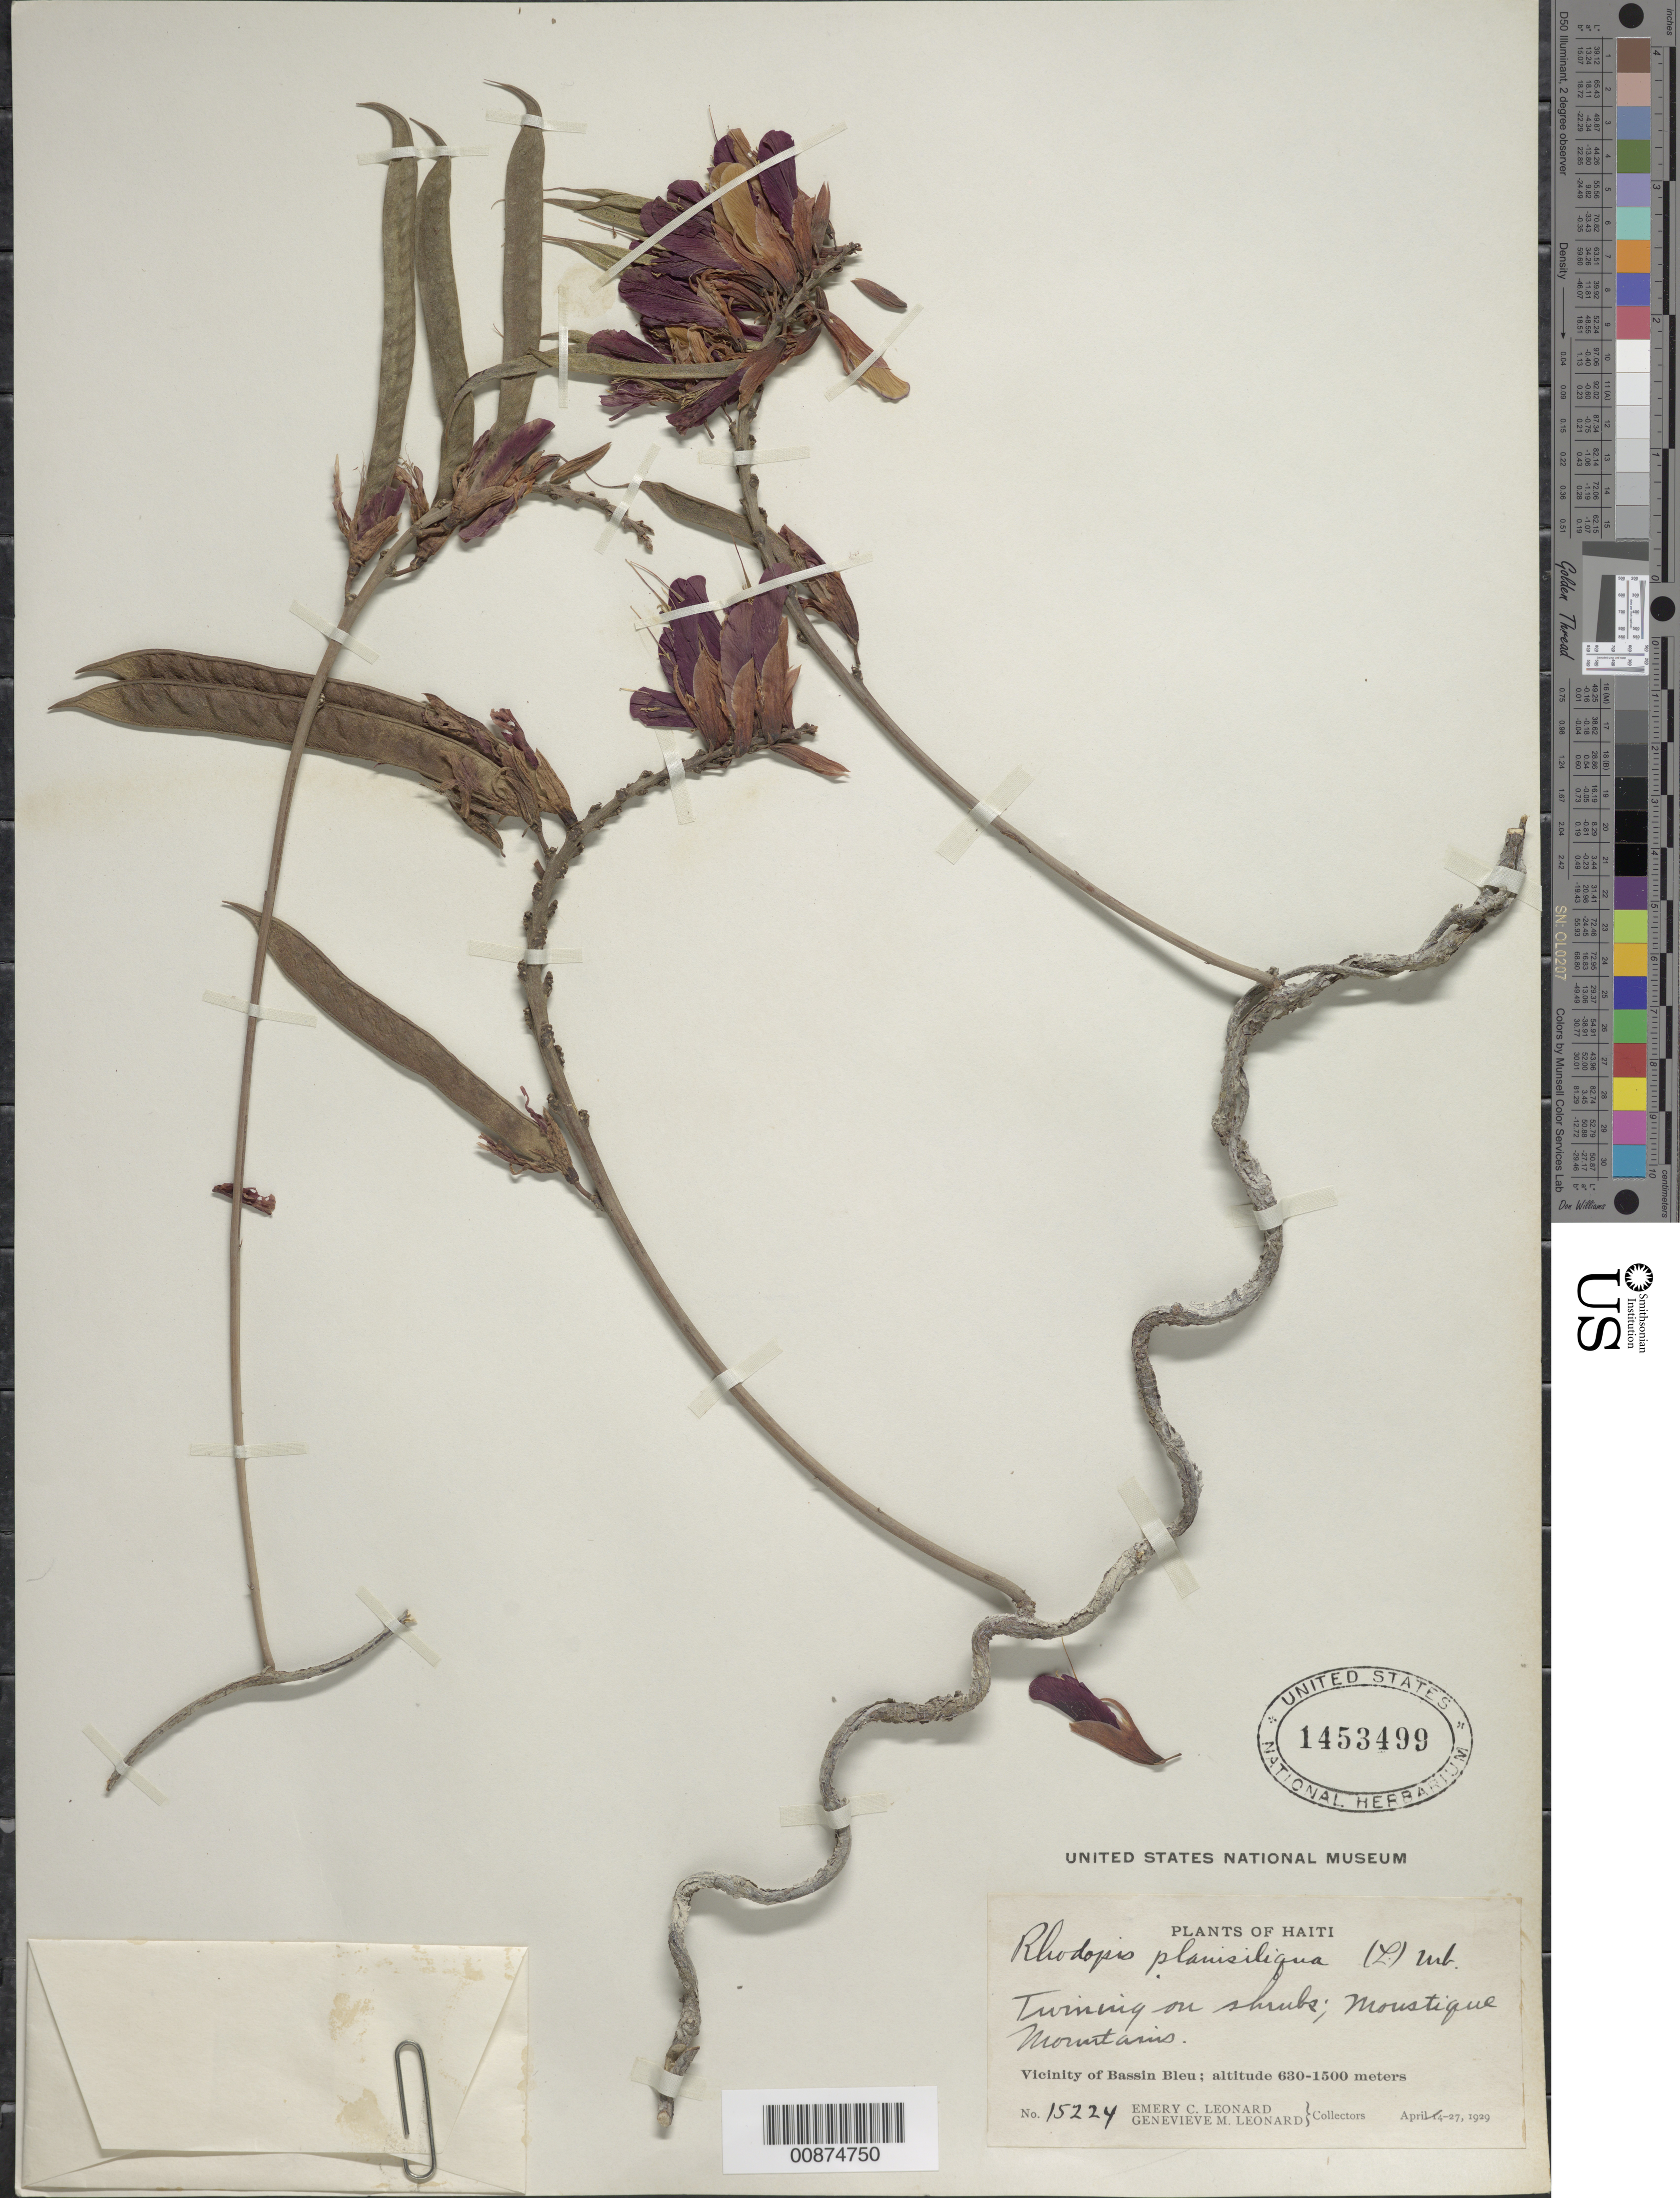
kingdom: Plantae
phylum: Tracheophyta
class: Magnoliopsida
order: Fabales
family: Fabaceae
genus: Rhodopis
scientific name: Rhodopis planisiliqua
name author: (L.) Urb.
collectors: E. C. Leonard & G. M. Leonard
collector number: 15224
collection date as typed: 27 Apr 1929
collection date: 1929-04-27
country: Haiti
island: Hispaniola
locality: Vicinity of Bassin Bleu, Moustique Mountains.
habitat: Twining on shrubs.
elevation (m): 630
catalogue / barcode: US 1453499